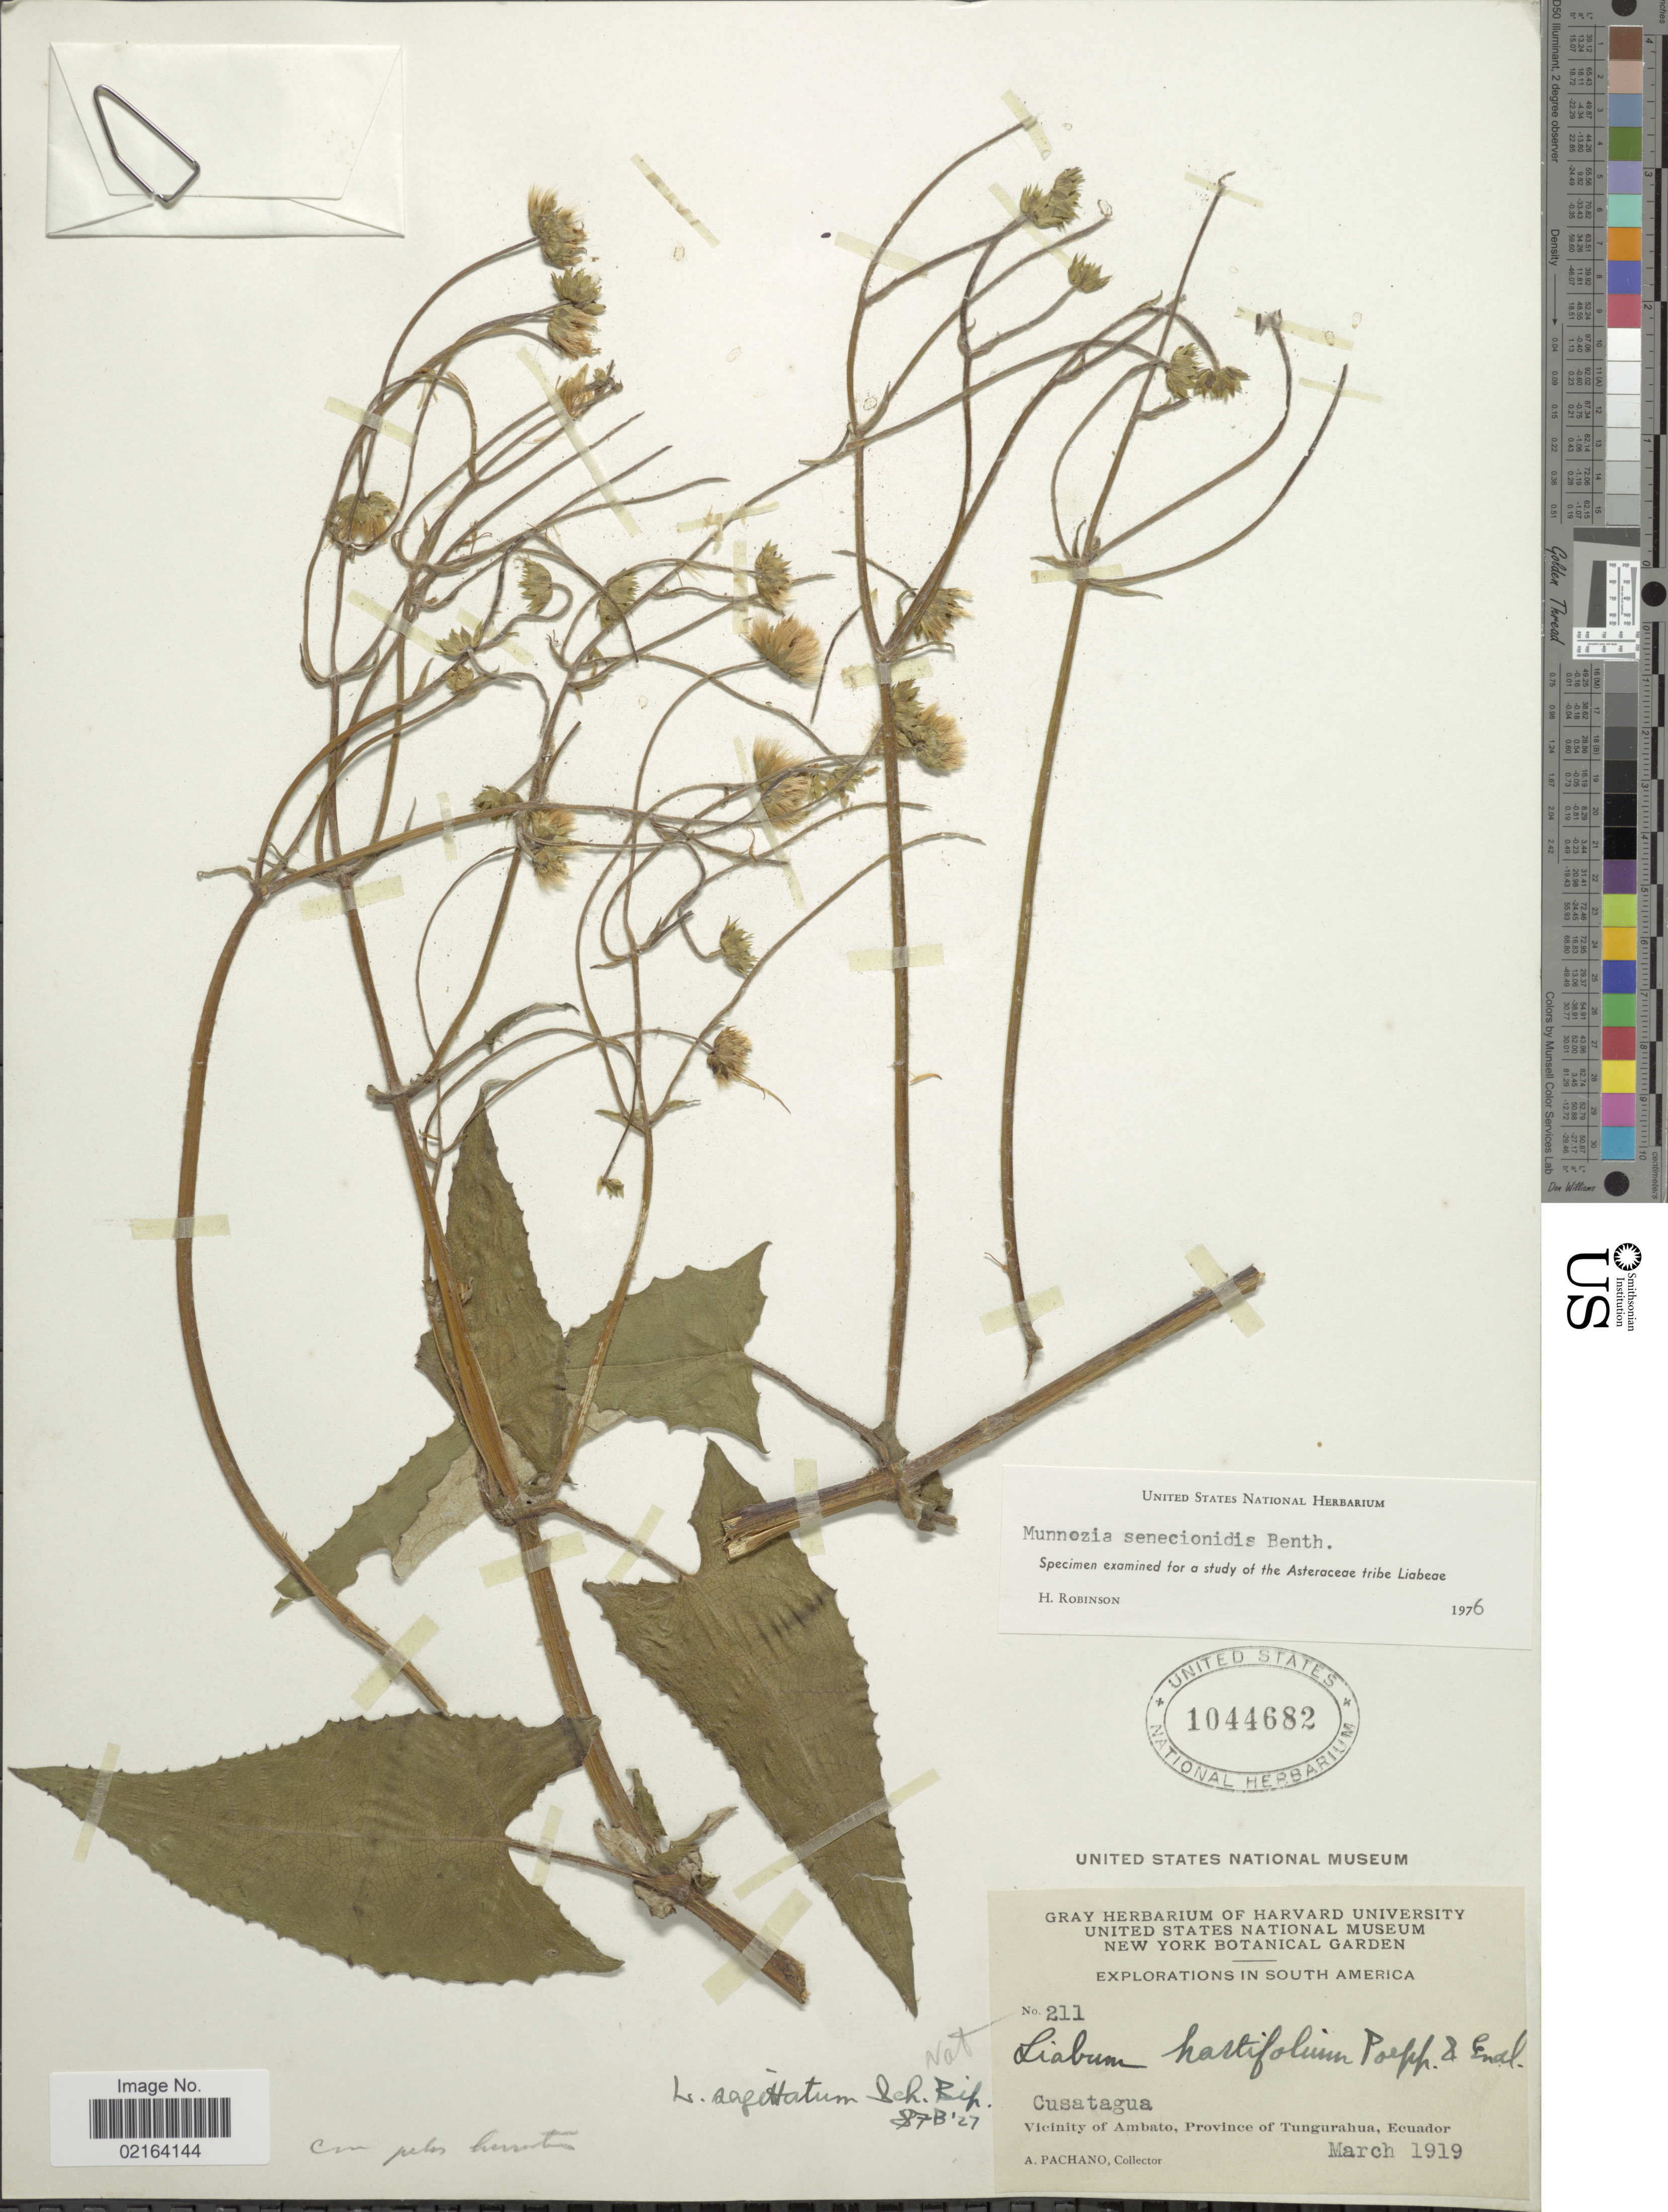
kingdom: Plantae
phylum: Tracheophyta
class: Magnoliopsida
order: Asterales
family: Asteraceae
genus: Munnozia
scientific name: Munnozia senecionidis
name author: Benth.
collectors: A. Pachano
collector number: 211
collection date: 1919-03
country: Ecuador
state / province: Tungurahua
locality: Cusatagua, Vicinity of Ambato, Province of Tungurahua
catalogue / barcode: US 1044682